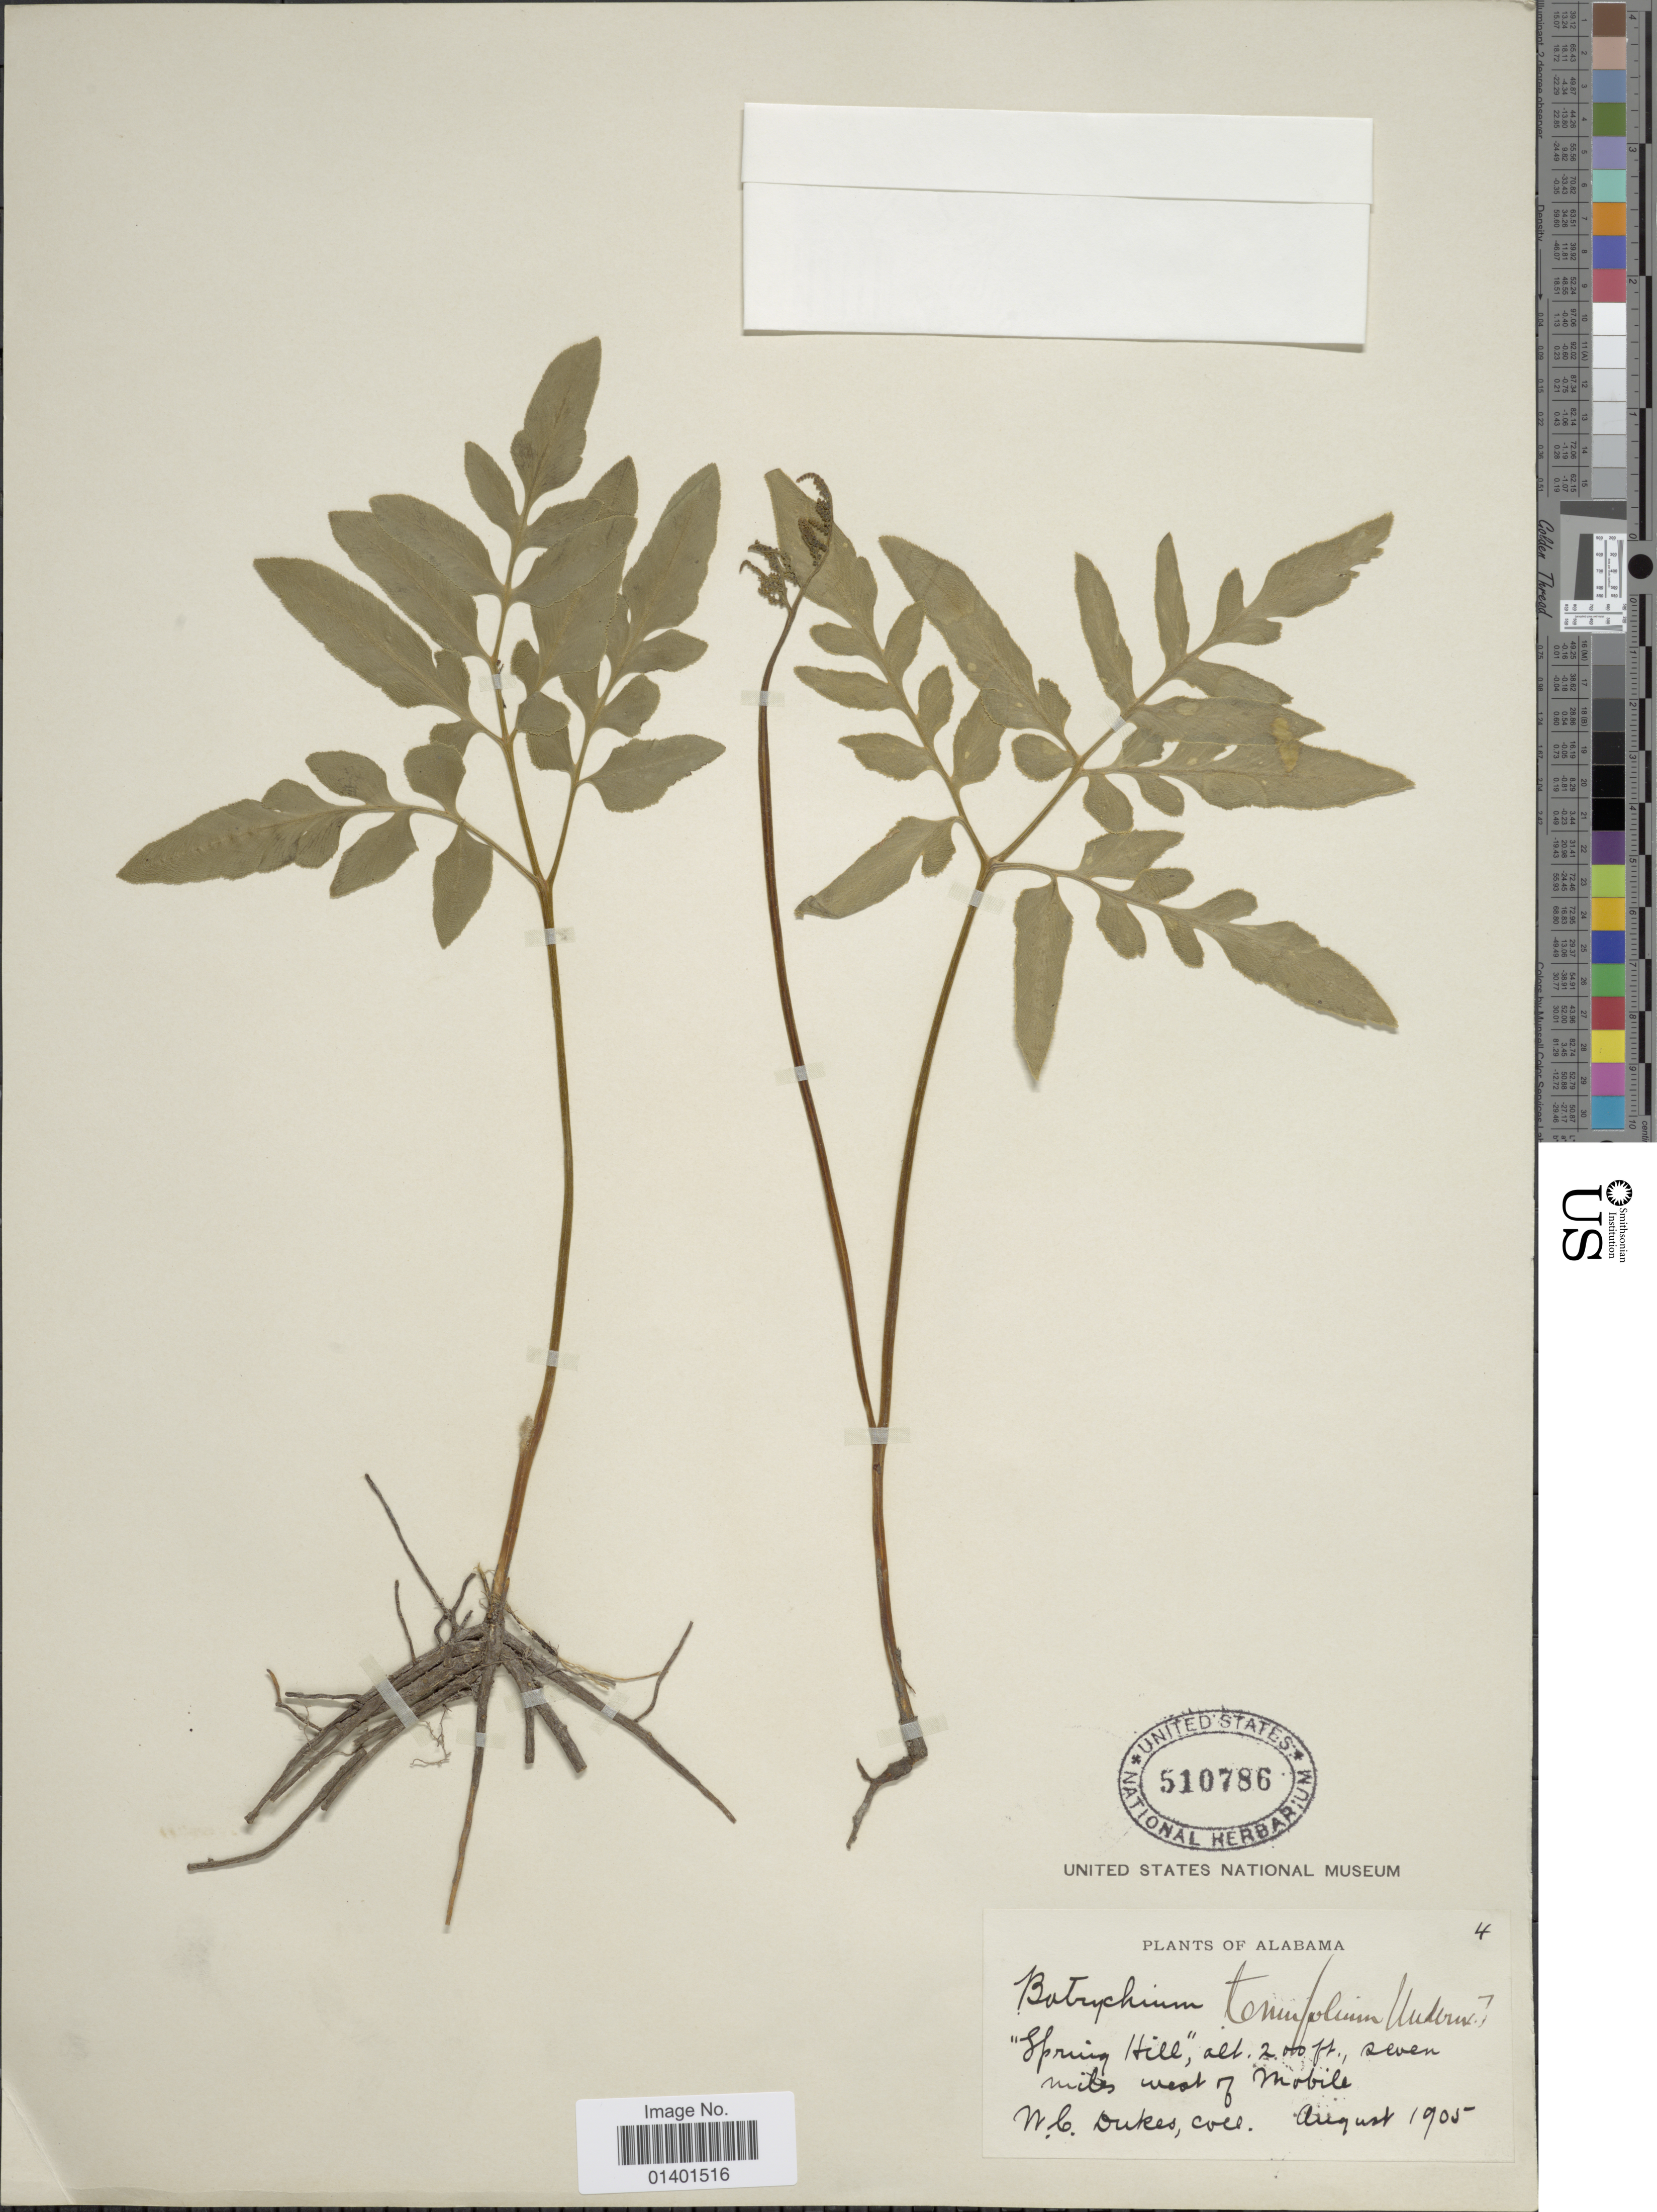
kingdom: Plantae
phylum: Tracheophyta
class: Polypodiopsida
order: Ophioglossales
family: Ophioglossaceae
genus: Botrychium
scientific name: Botrychium biternatum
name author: (Sav.) Underw.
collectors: W. C. Dukes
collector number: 4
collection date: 1905-08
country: United States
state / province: Alabama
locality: Spring Hill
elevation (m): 610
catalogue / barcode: US 510786